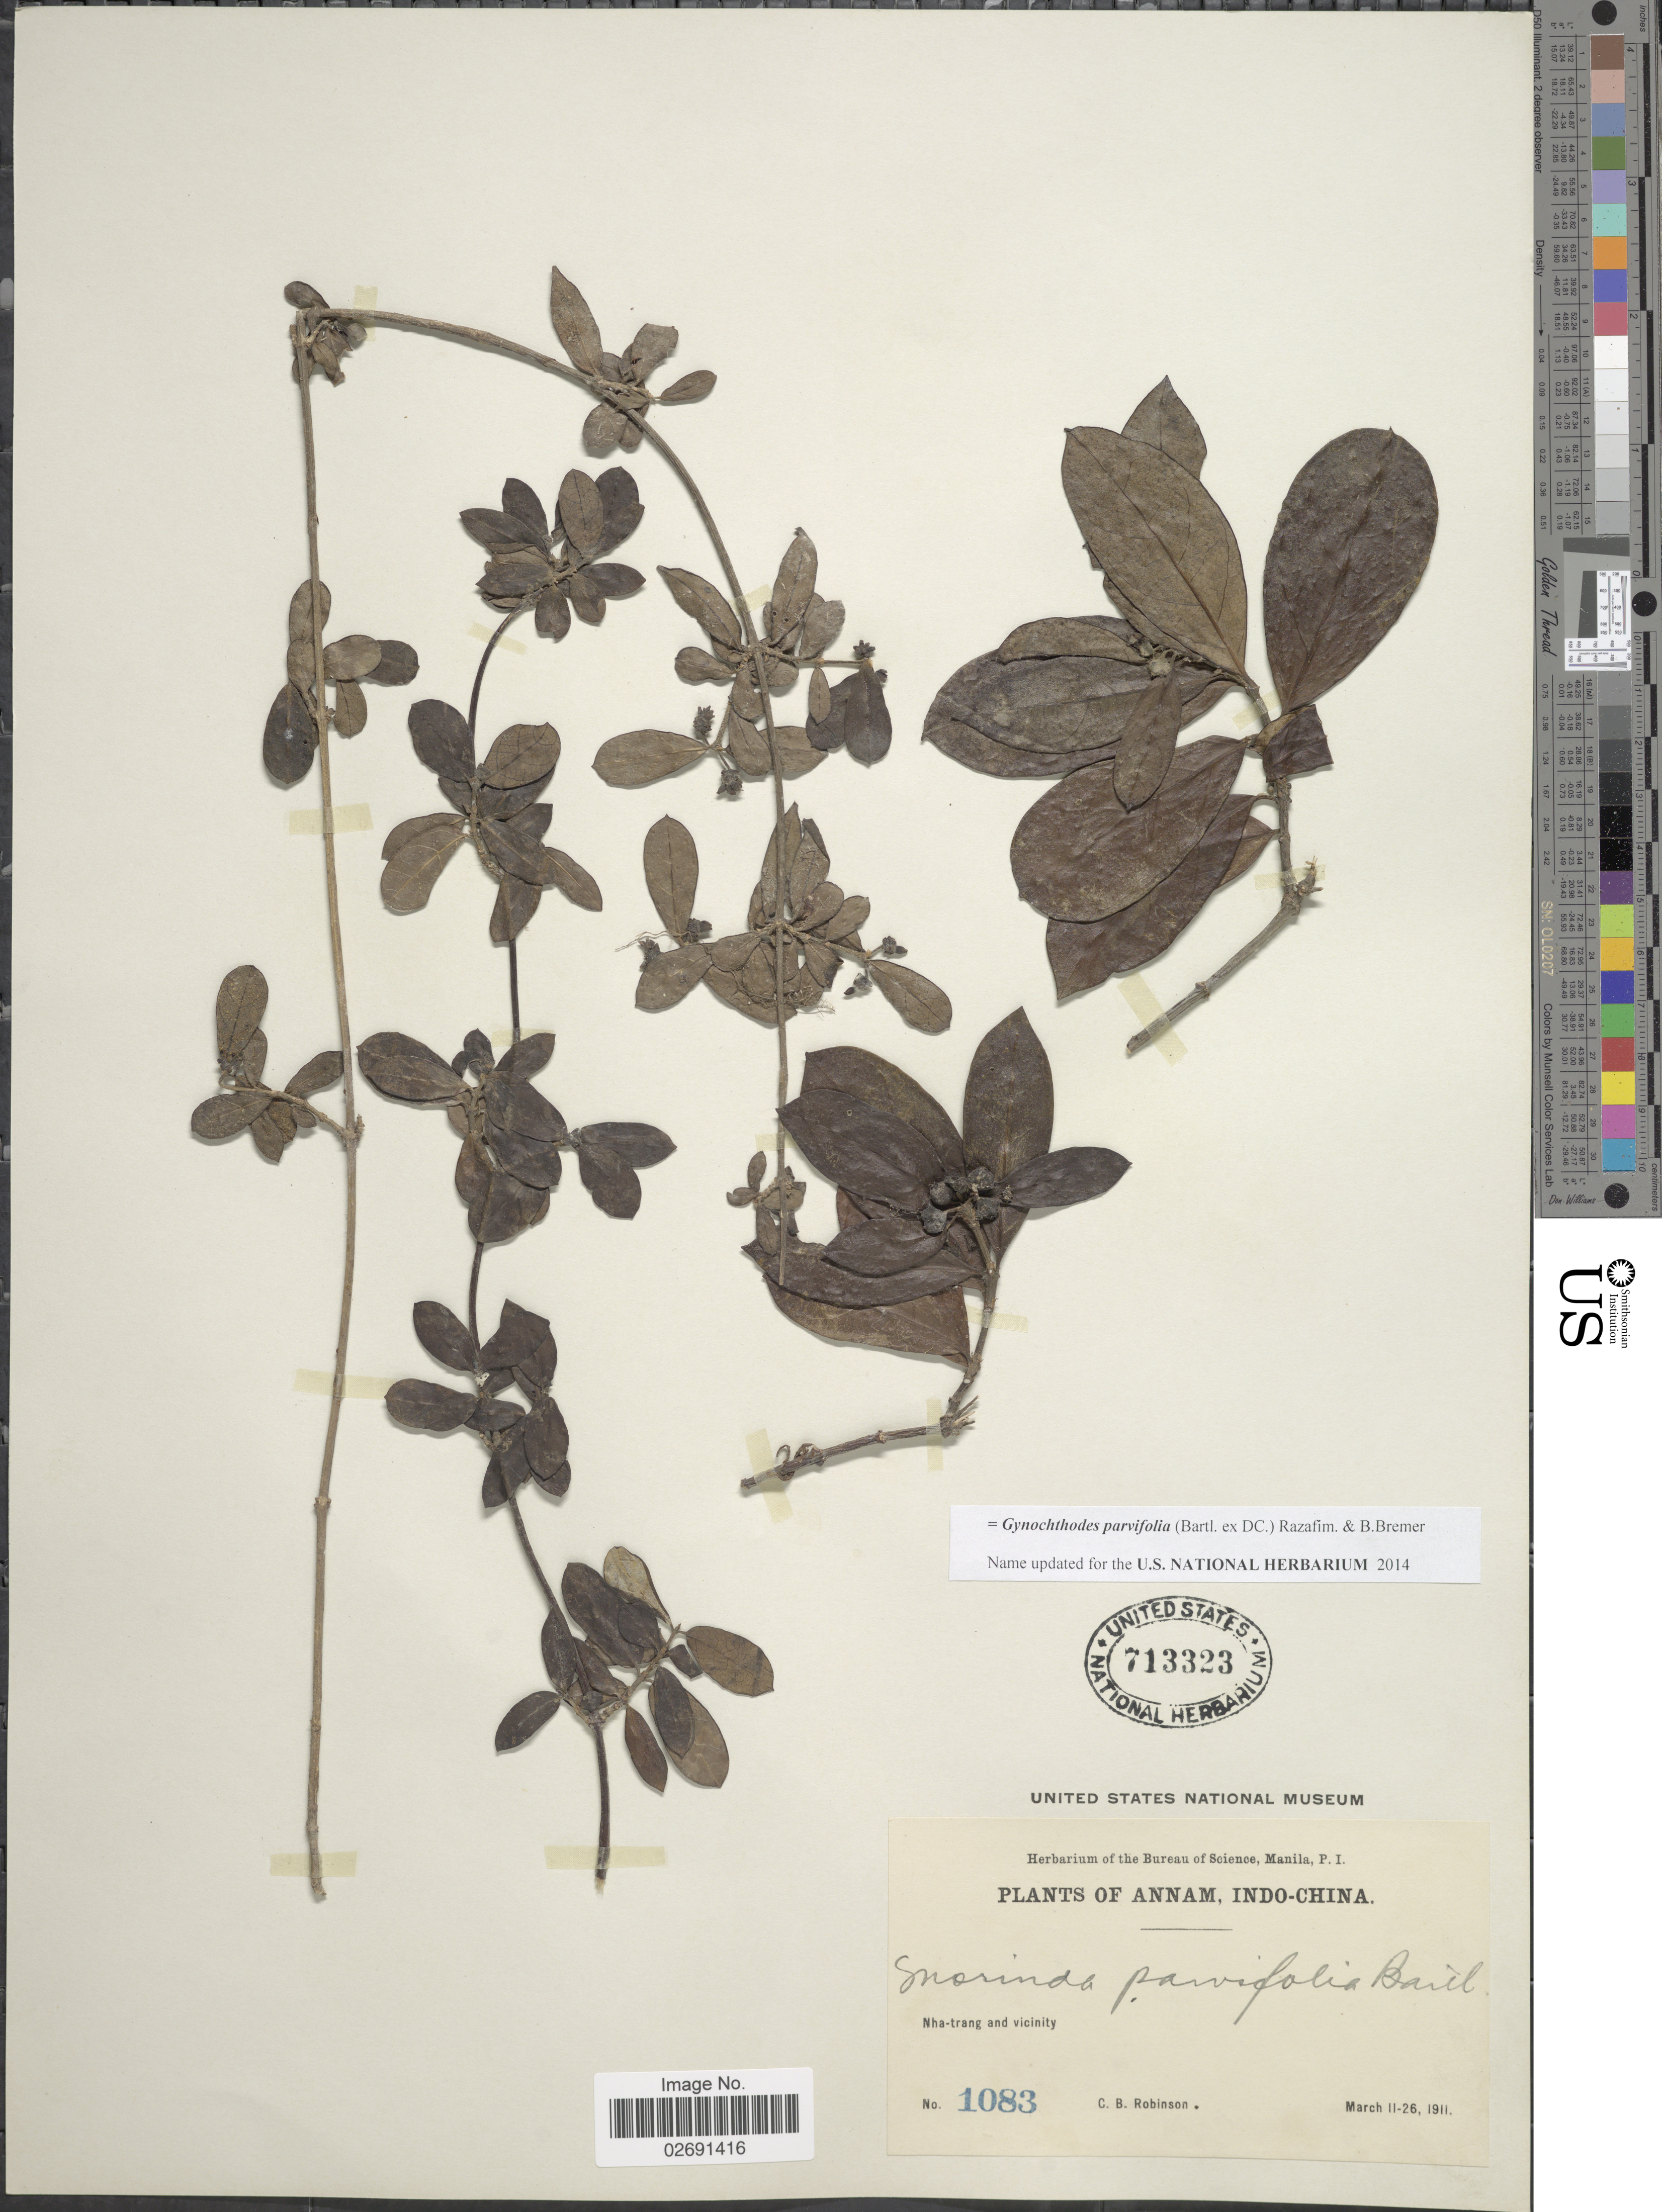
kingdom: Plantae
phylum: Tracheophyta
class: Magnoliopsida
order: Gentianales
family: Rubiaceae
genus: Gynochthodes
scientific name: Gynochthodes parvifolia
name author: (Bartl. ex DC.) Razafim. & B. Bremer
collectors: C. Brobinson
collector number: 1083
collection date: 1911-03-11/1911-03-26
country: Vietnam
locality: Annam, Indo-China, Nha-trang and vicinity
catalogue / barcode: US 713323